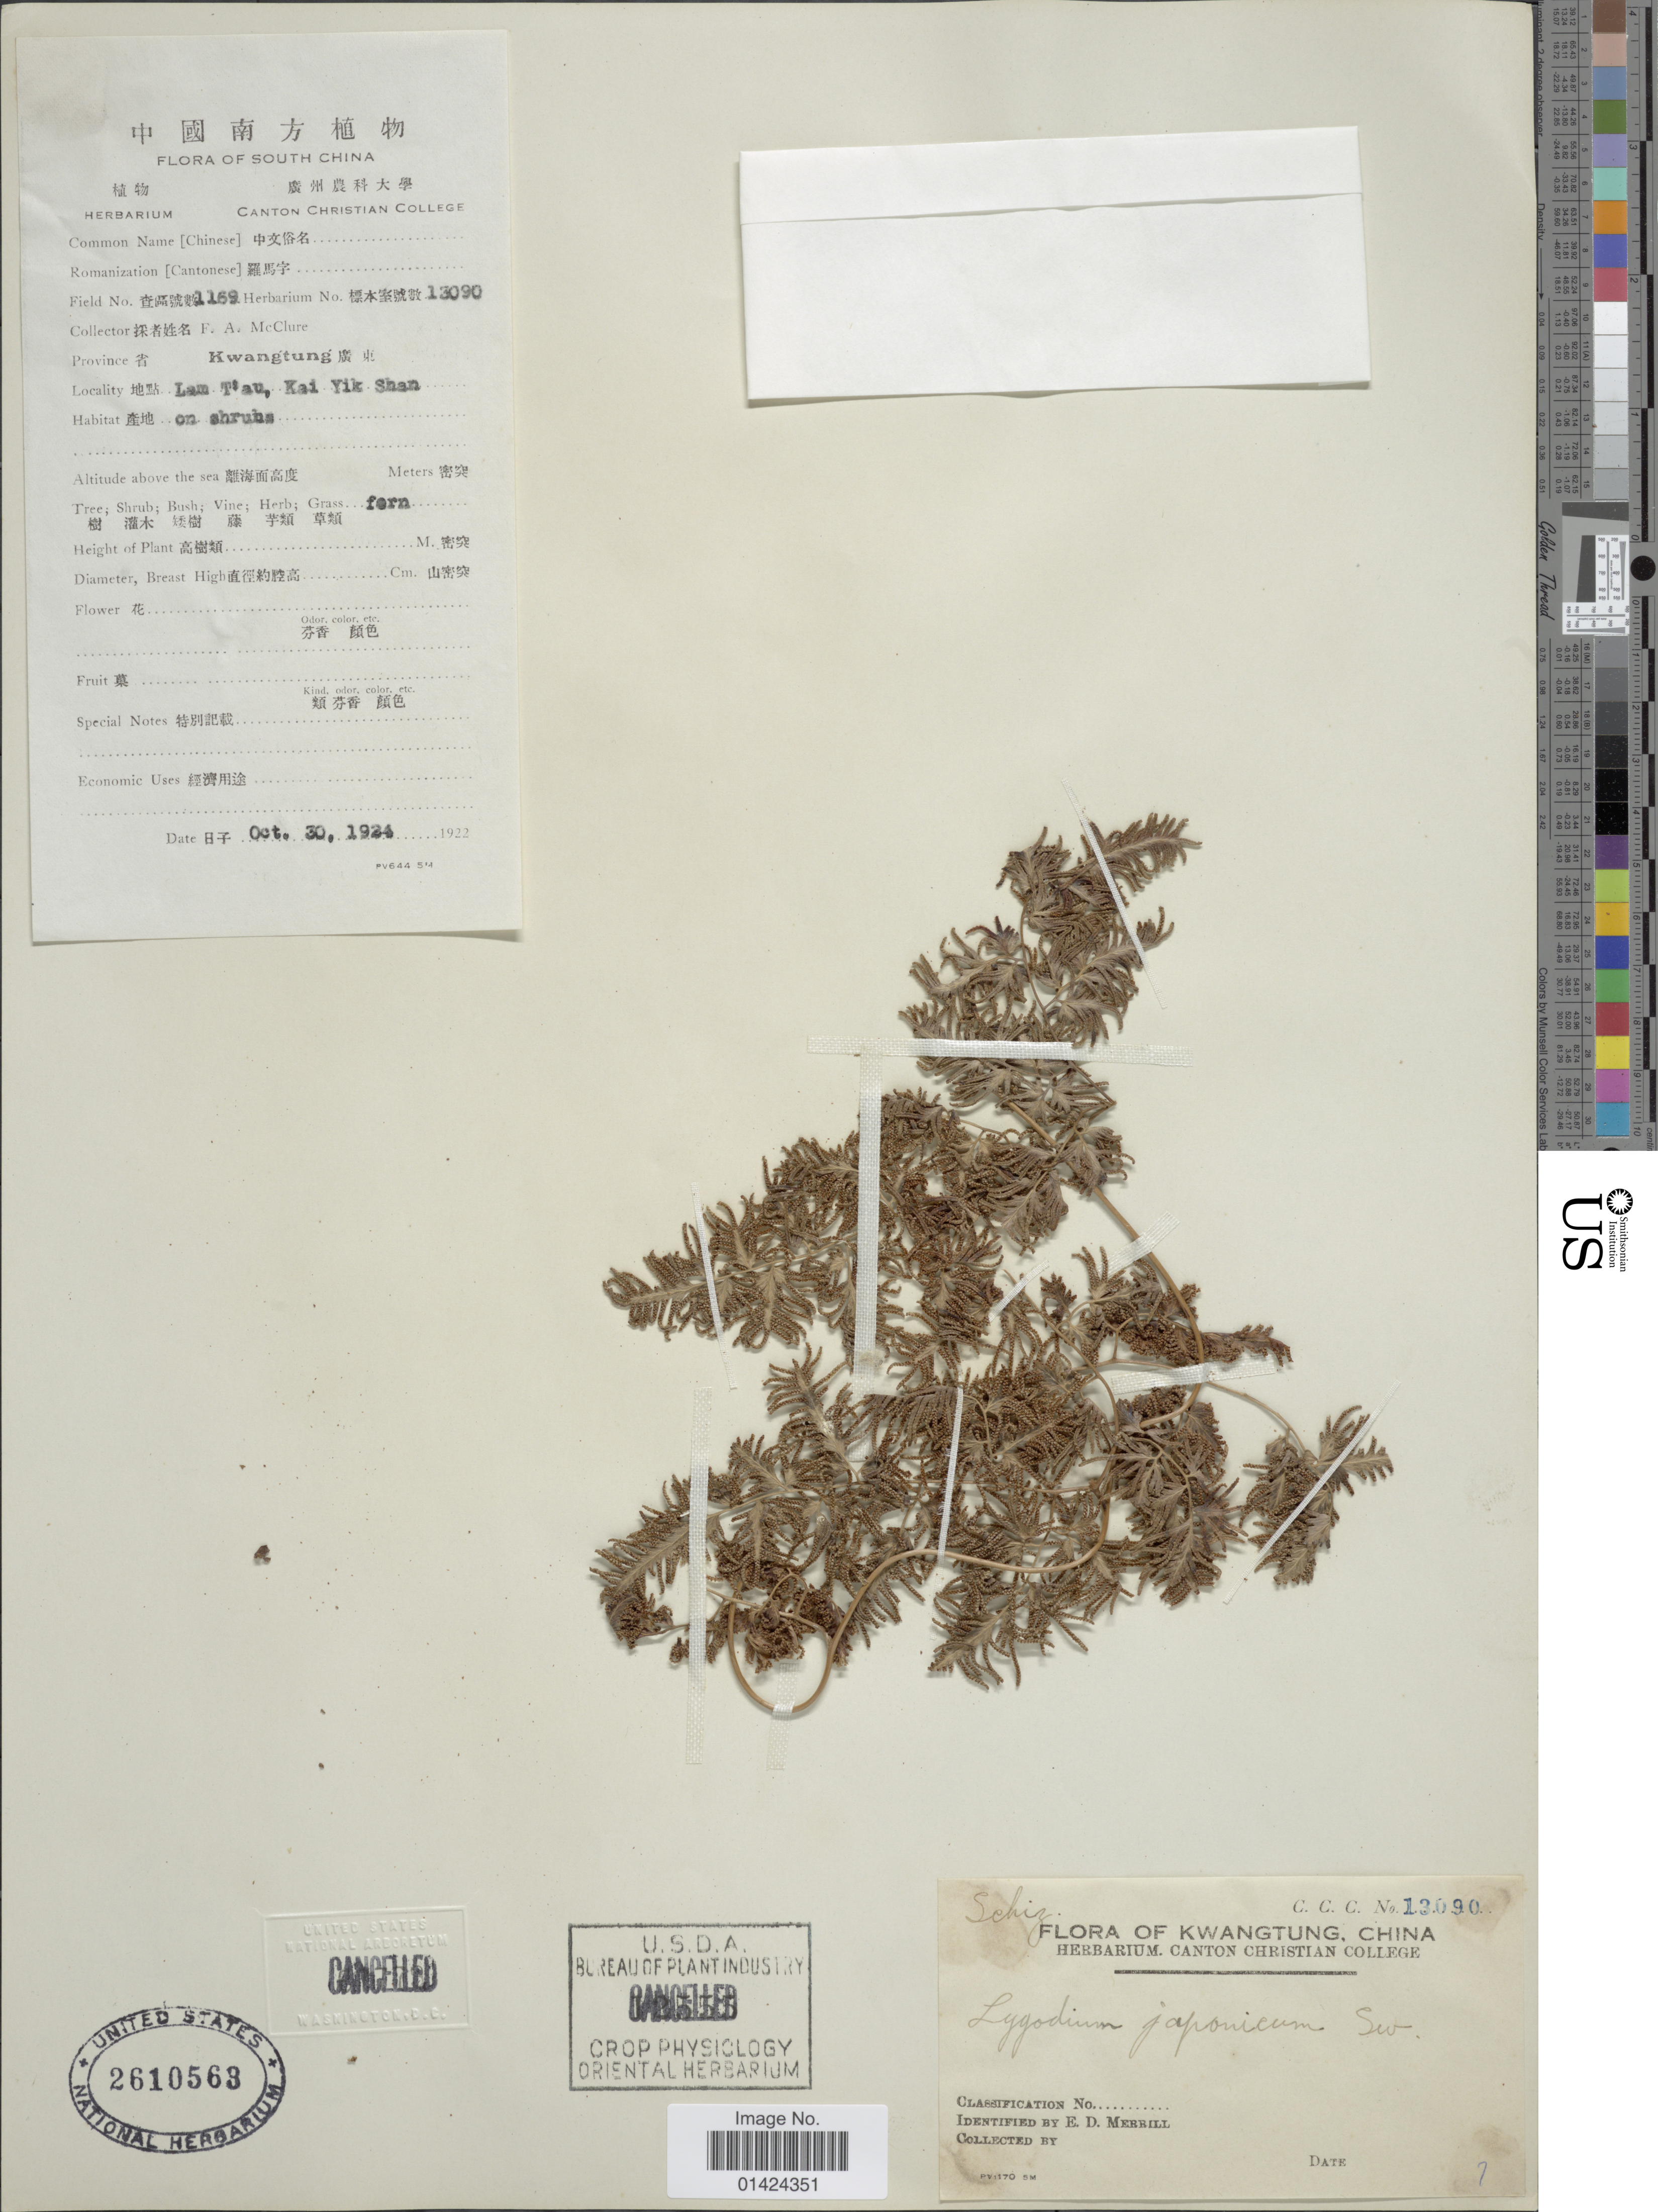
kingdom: Plantae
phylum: Tracheophyta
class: Polypodiopsida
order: Schizaeales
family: Lygodiaceae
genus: Lygodium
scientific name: Lygodium japonicum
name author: (Thunb.) Sw.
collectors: F. A. McClure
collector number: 1169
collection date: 1924-10-30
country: China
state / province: Guangdong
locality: Kwangtung. Lam T'au, Kai Yik Shan.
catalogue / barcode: US 2610563